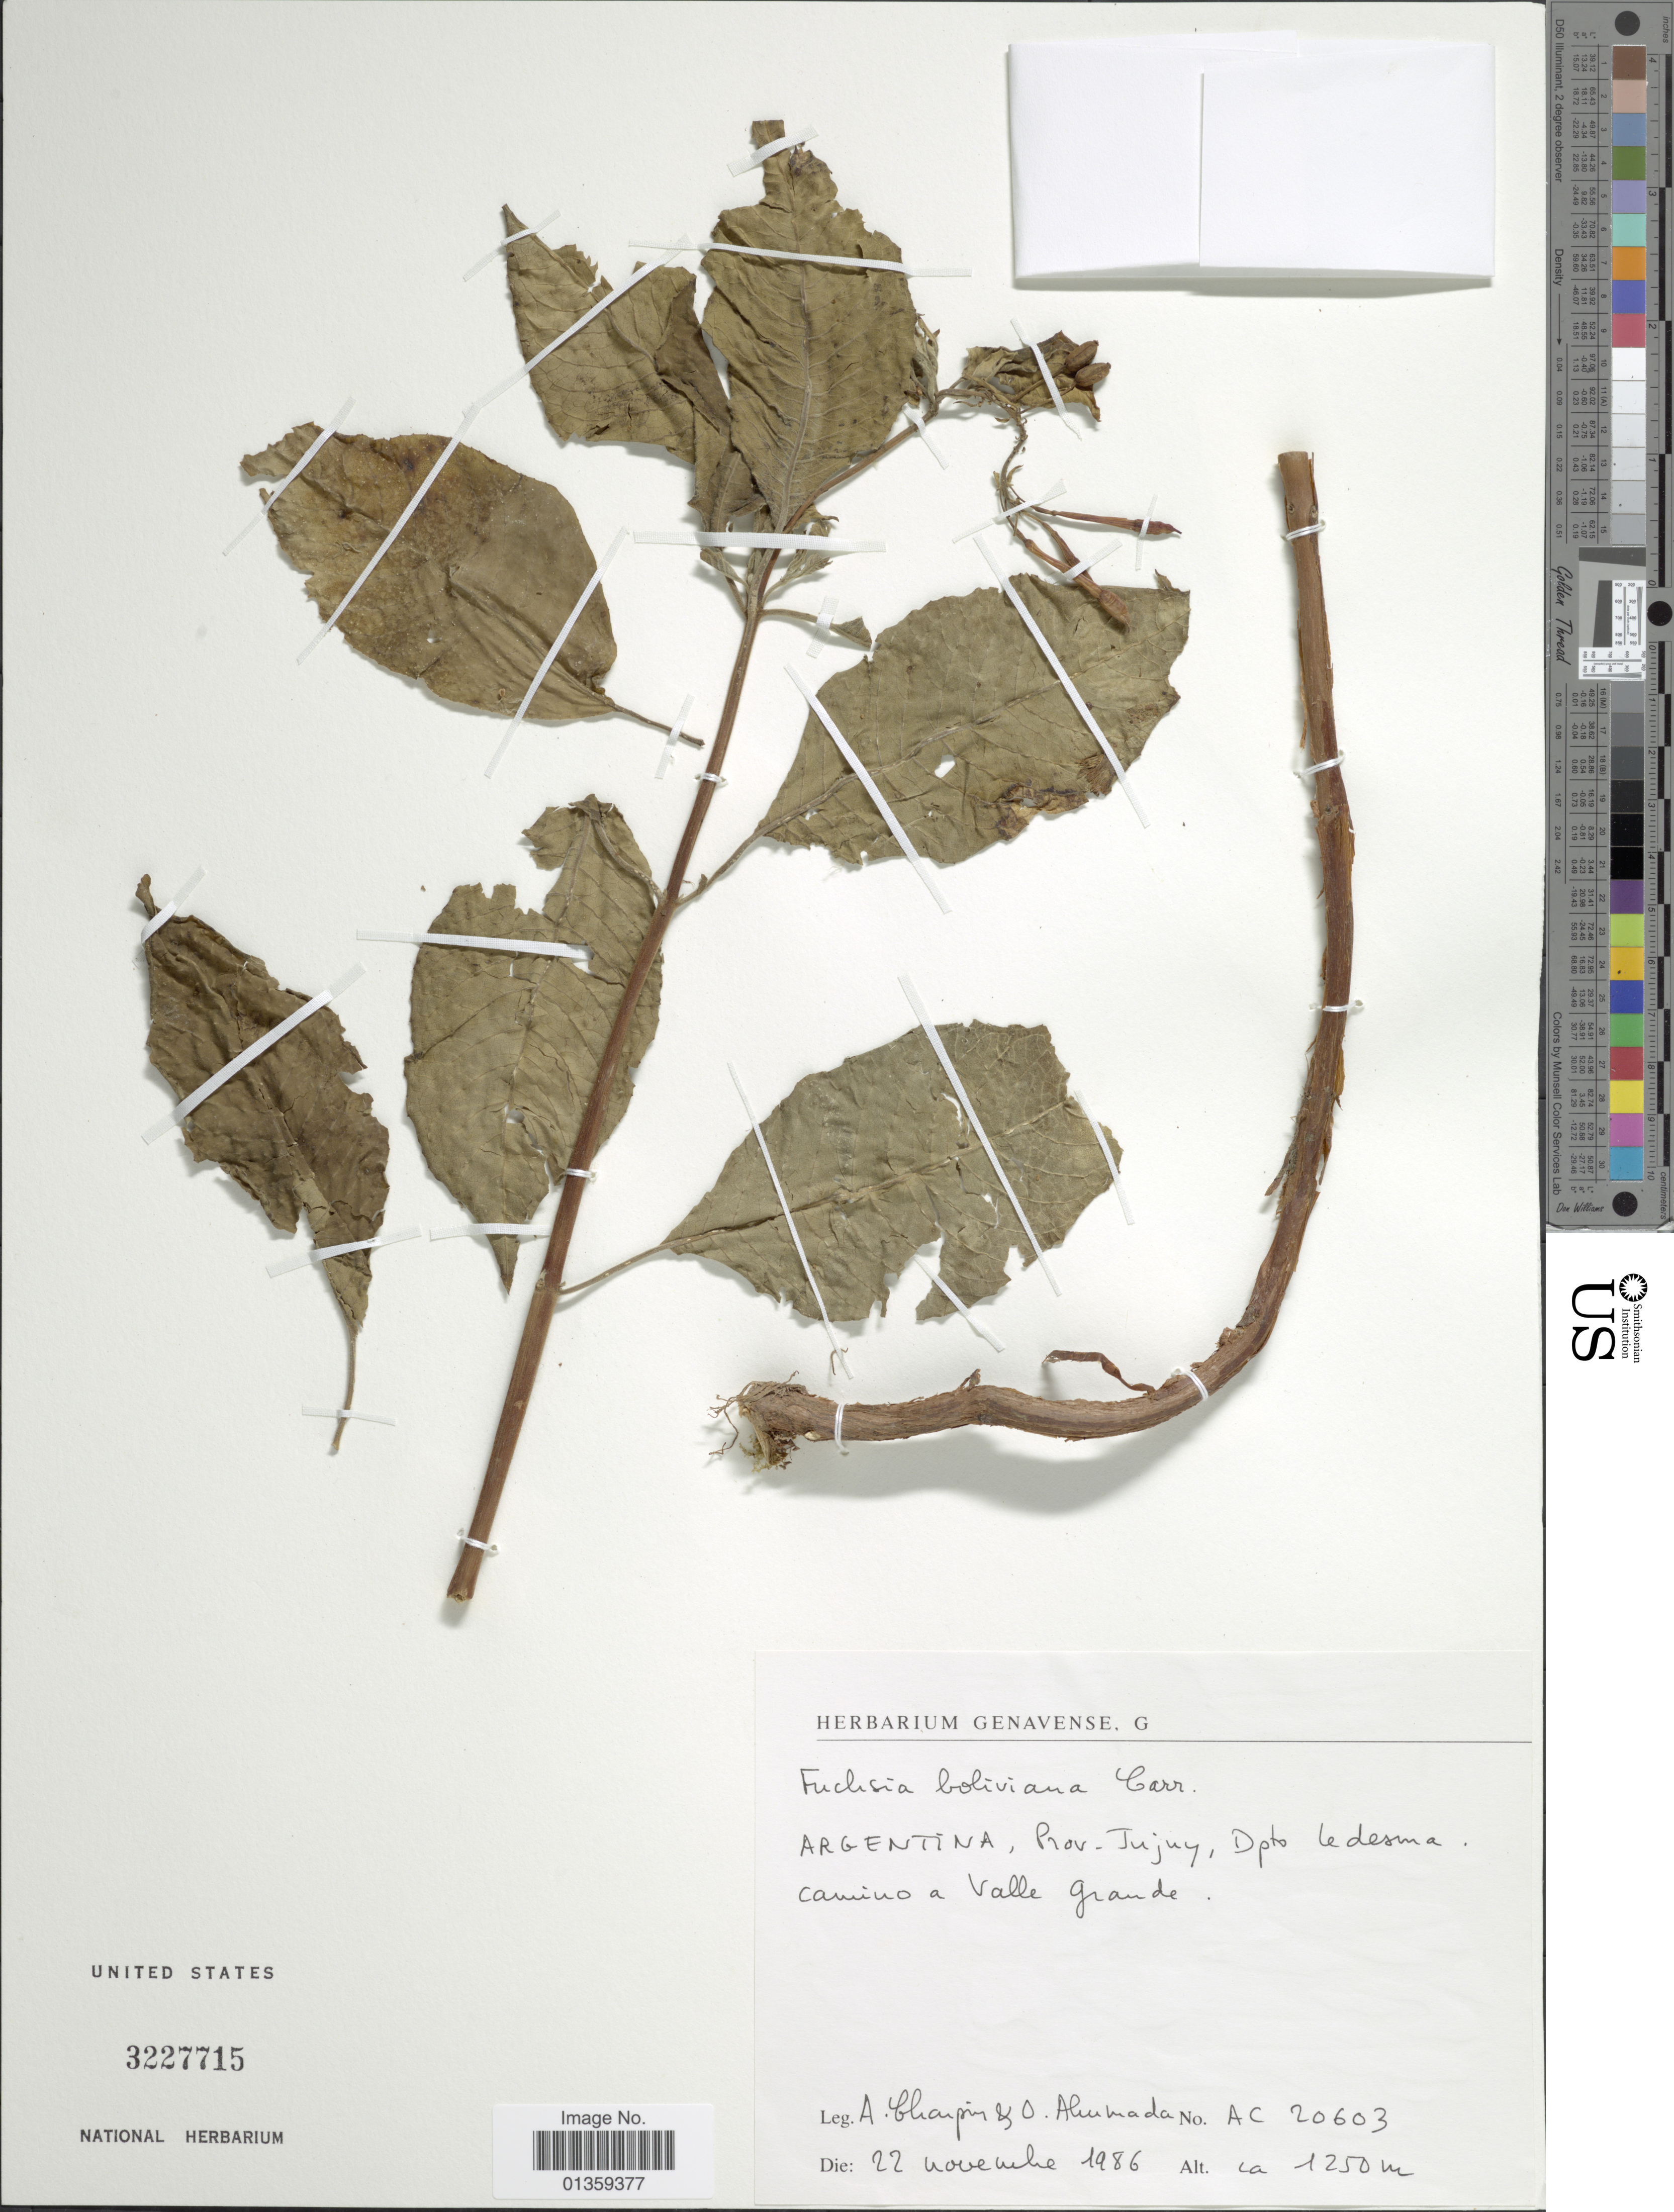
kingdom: Plantae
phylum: Tracheophyta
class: Magnoliopsida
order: Myrtales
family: Onagraceae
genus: Fuchsia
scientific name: Fuchsia boliviana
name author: Carrière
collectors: A. Charpin & O. Ahumada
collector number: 20603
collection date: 1986-11-22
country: Argentina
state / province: Jujuy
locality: Dpto Ledesma, camino a Valle Grande.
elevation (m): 1250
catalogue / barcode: US 3227715